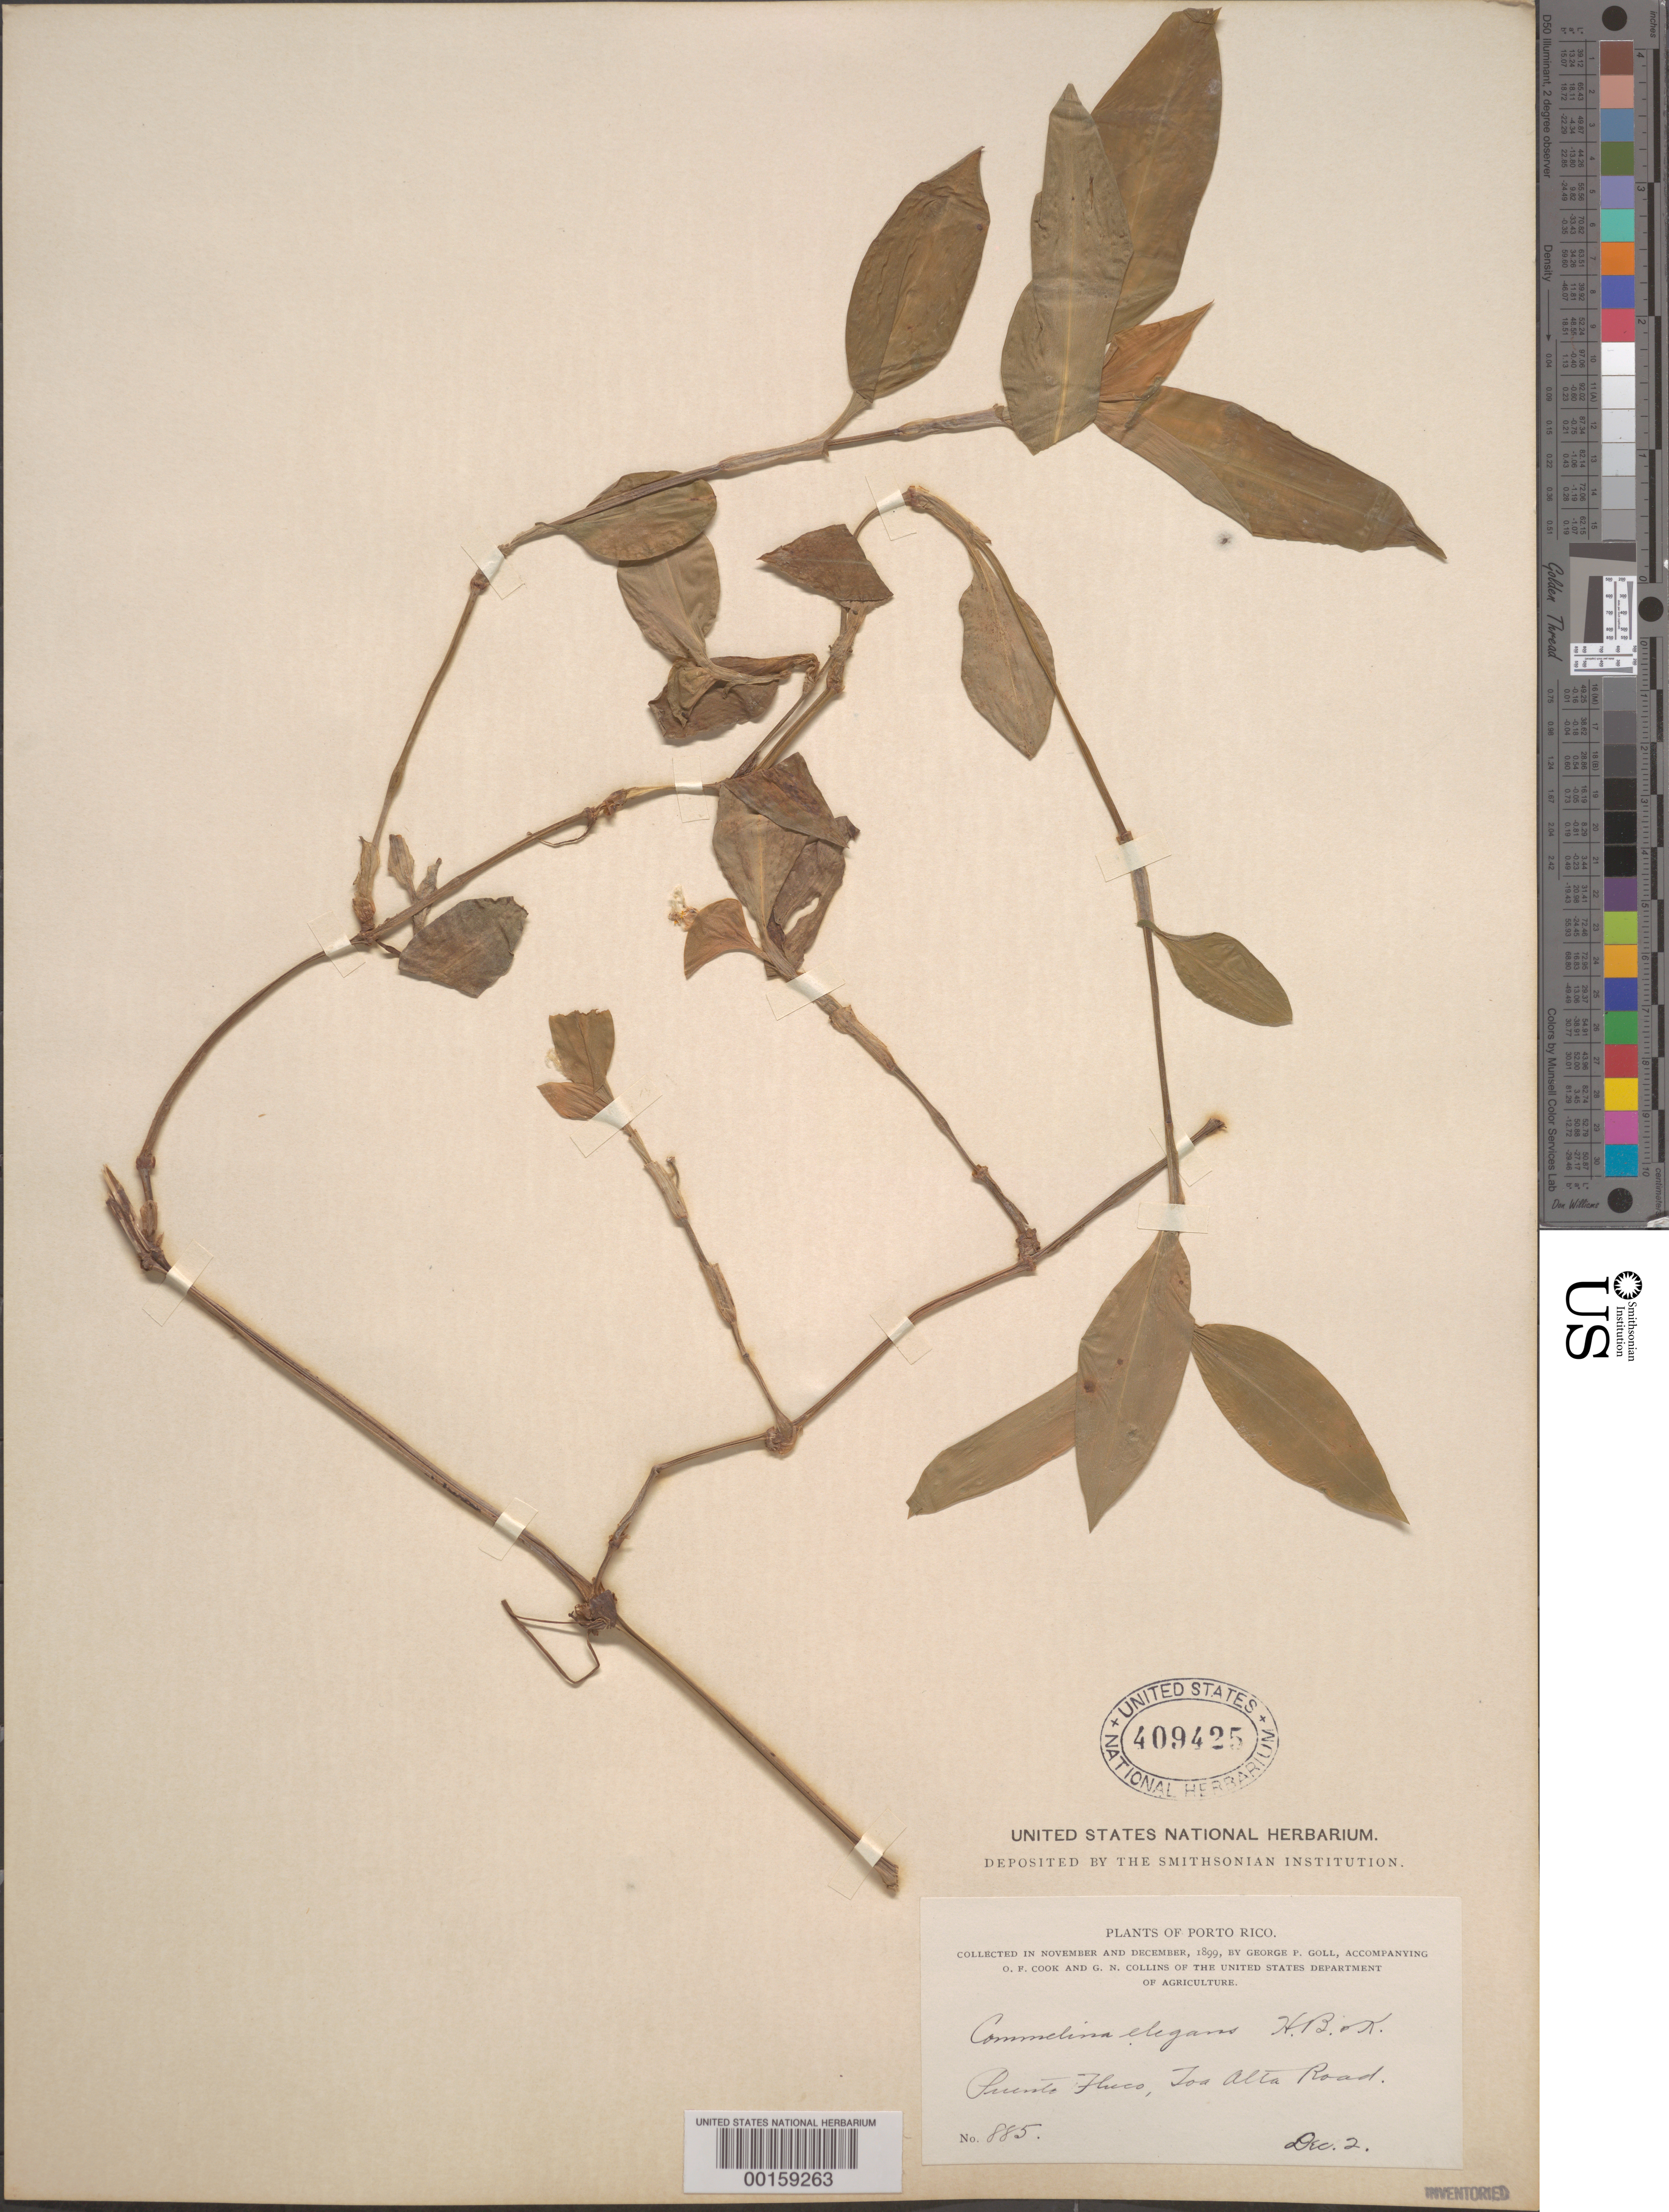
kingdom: Plantae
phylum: Tracheophyta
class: Liliopsida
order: Commelinales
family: Commelinaceae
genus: Commelina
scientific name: Commelina erecta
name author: L.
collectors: G. Goll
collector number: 885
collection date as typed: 02 Dec 1899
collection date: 1899-12-02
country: Puerto Rico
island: Greater Antilles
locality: Puente fluco, toa alta road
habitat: Roadside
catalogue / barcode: US 409425